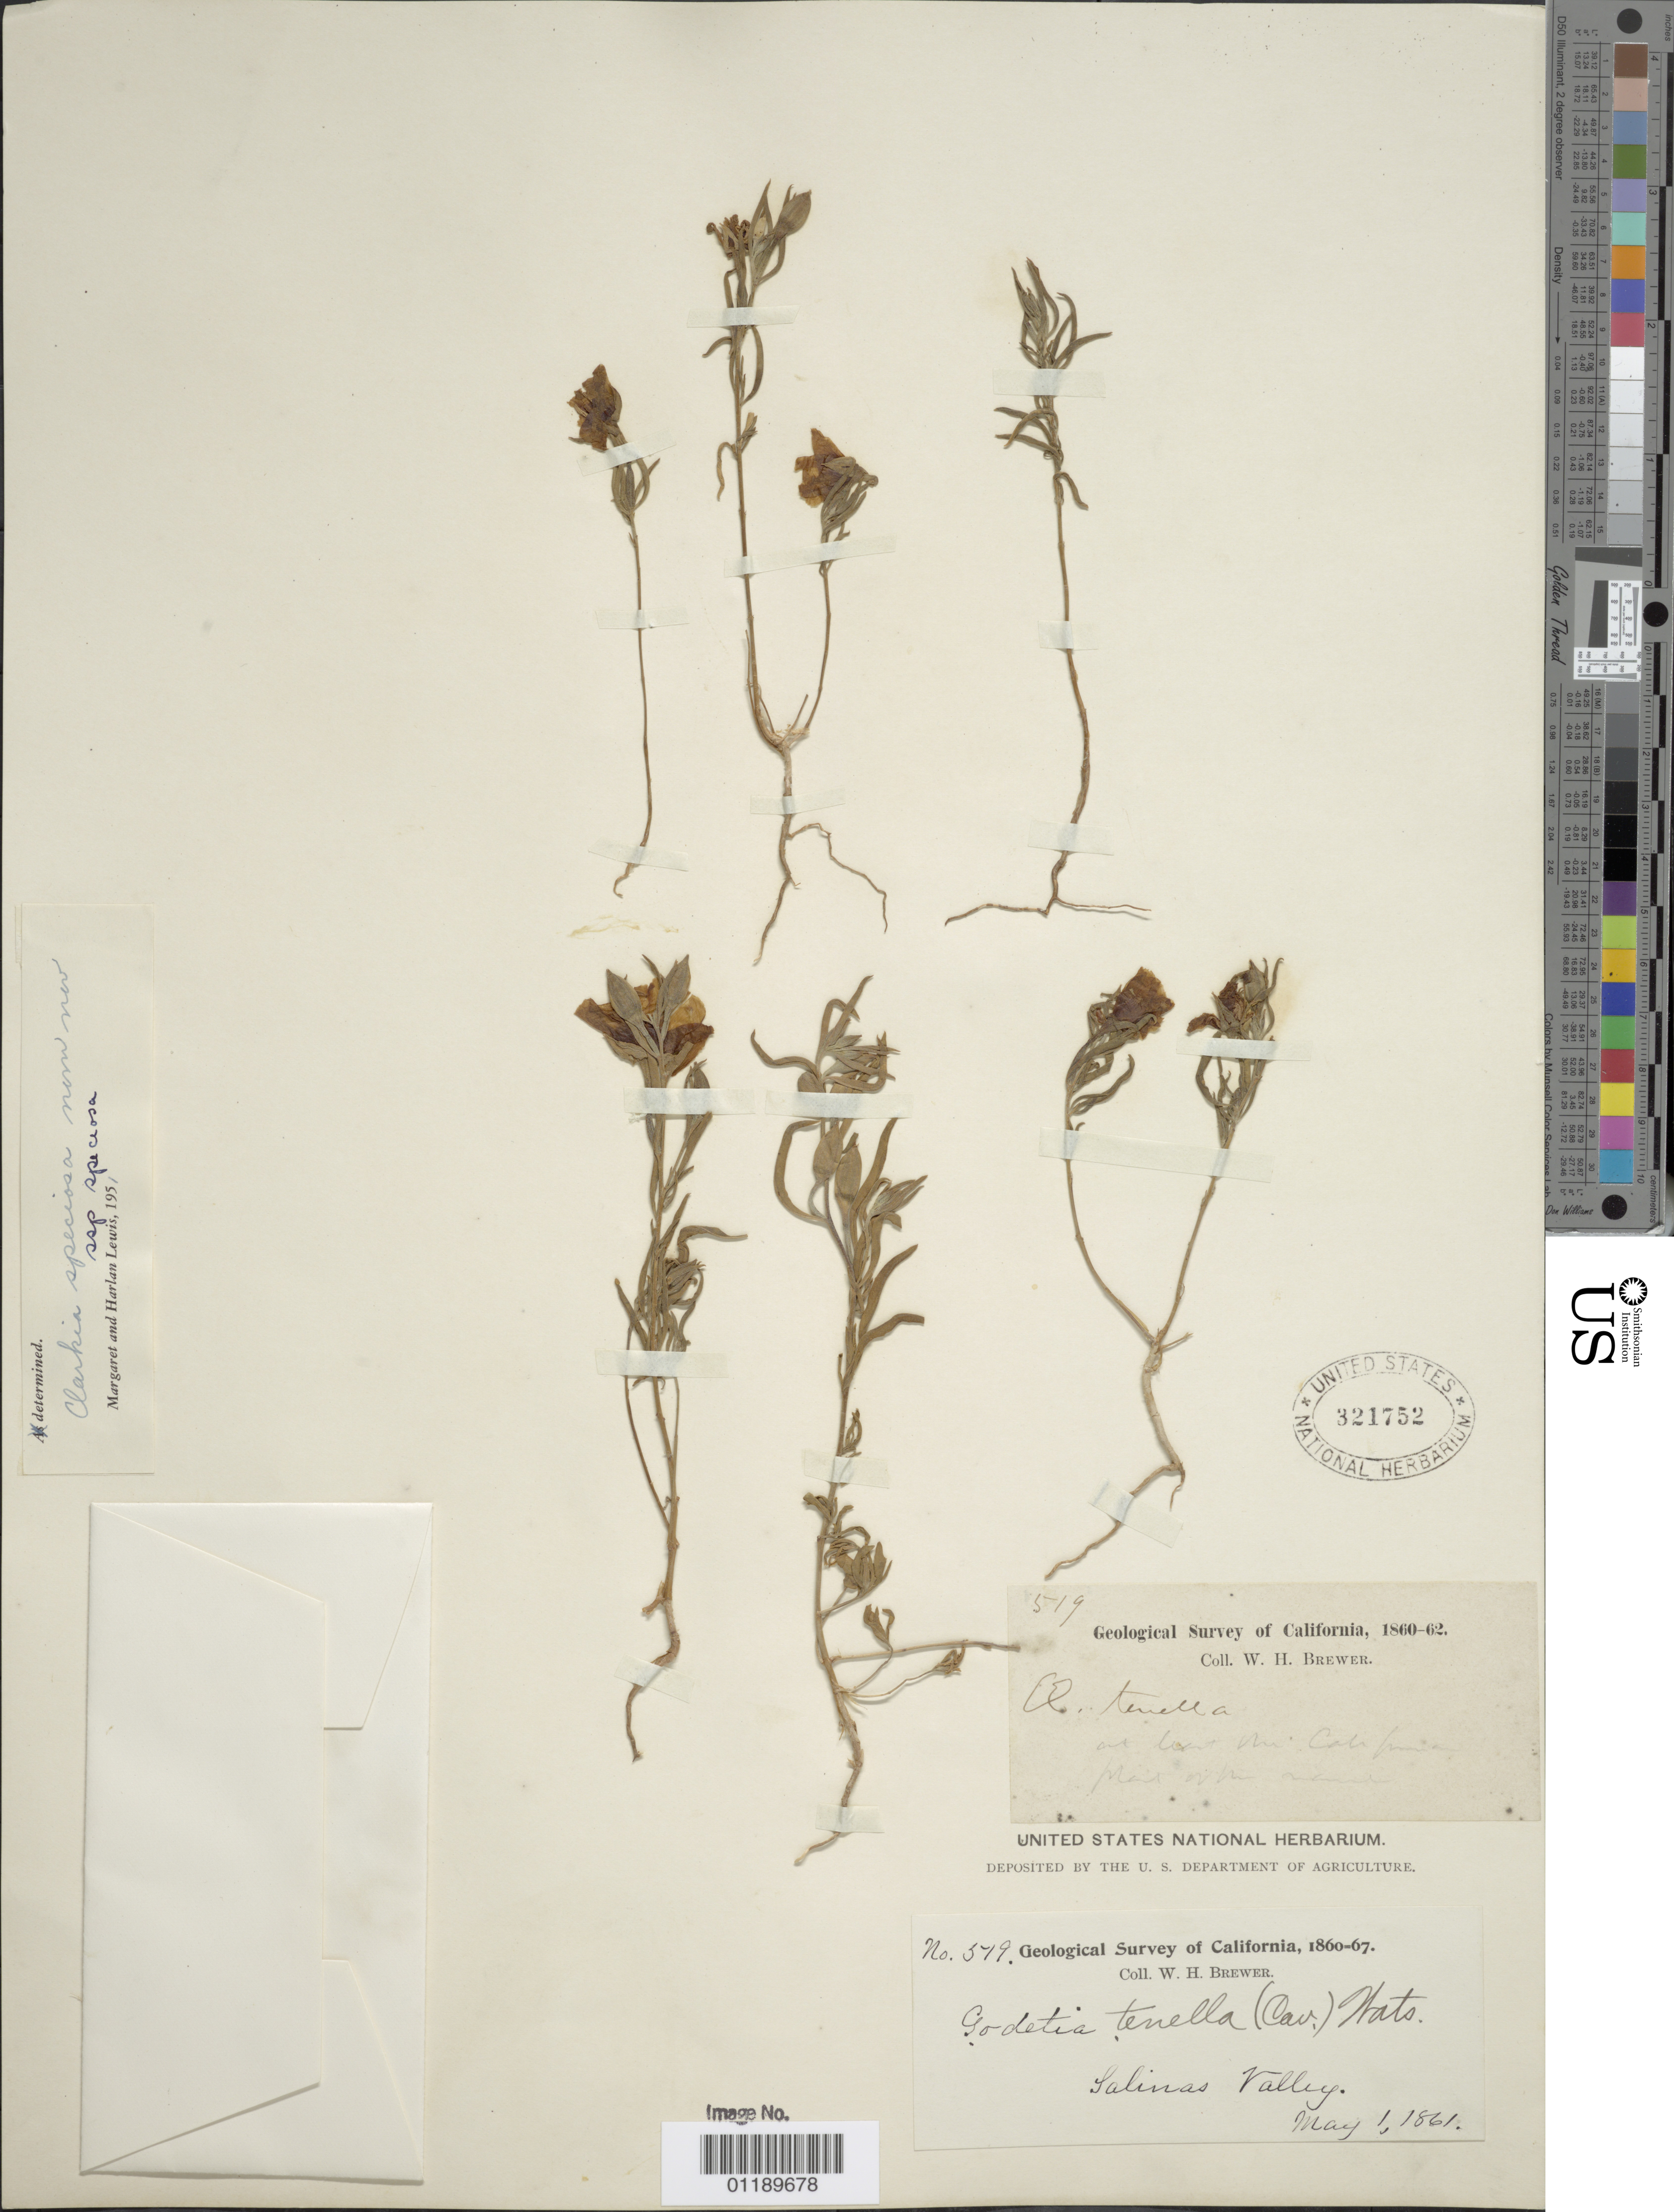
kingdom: Plantae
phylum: Tracheophyta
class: Magnoliopsida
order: Myrtales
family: Onagraceae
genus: Clarkia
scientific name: Clarkia speciosa subsp. speciosa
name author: F. H. Lewis & M.E. Lewis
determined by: Lewis, --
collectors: W. H. Brewer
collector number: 519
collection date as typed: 01 May 1861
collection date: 1861-05-01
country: United States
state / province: California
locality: Salinas valley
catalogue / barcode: US 321752